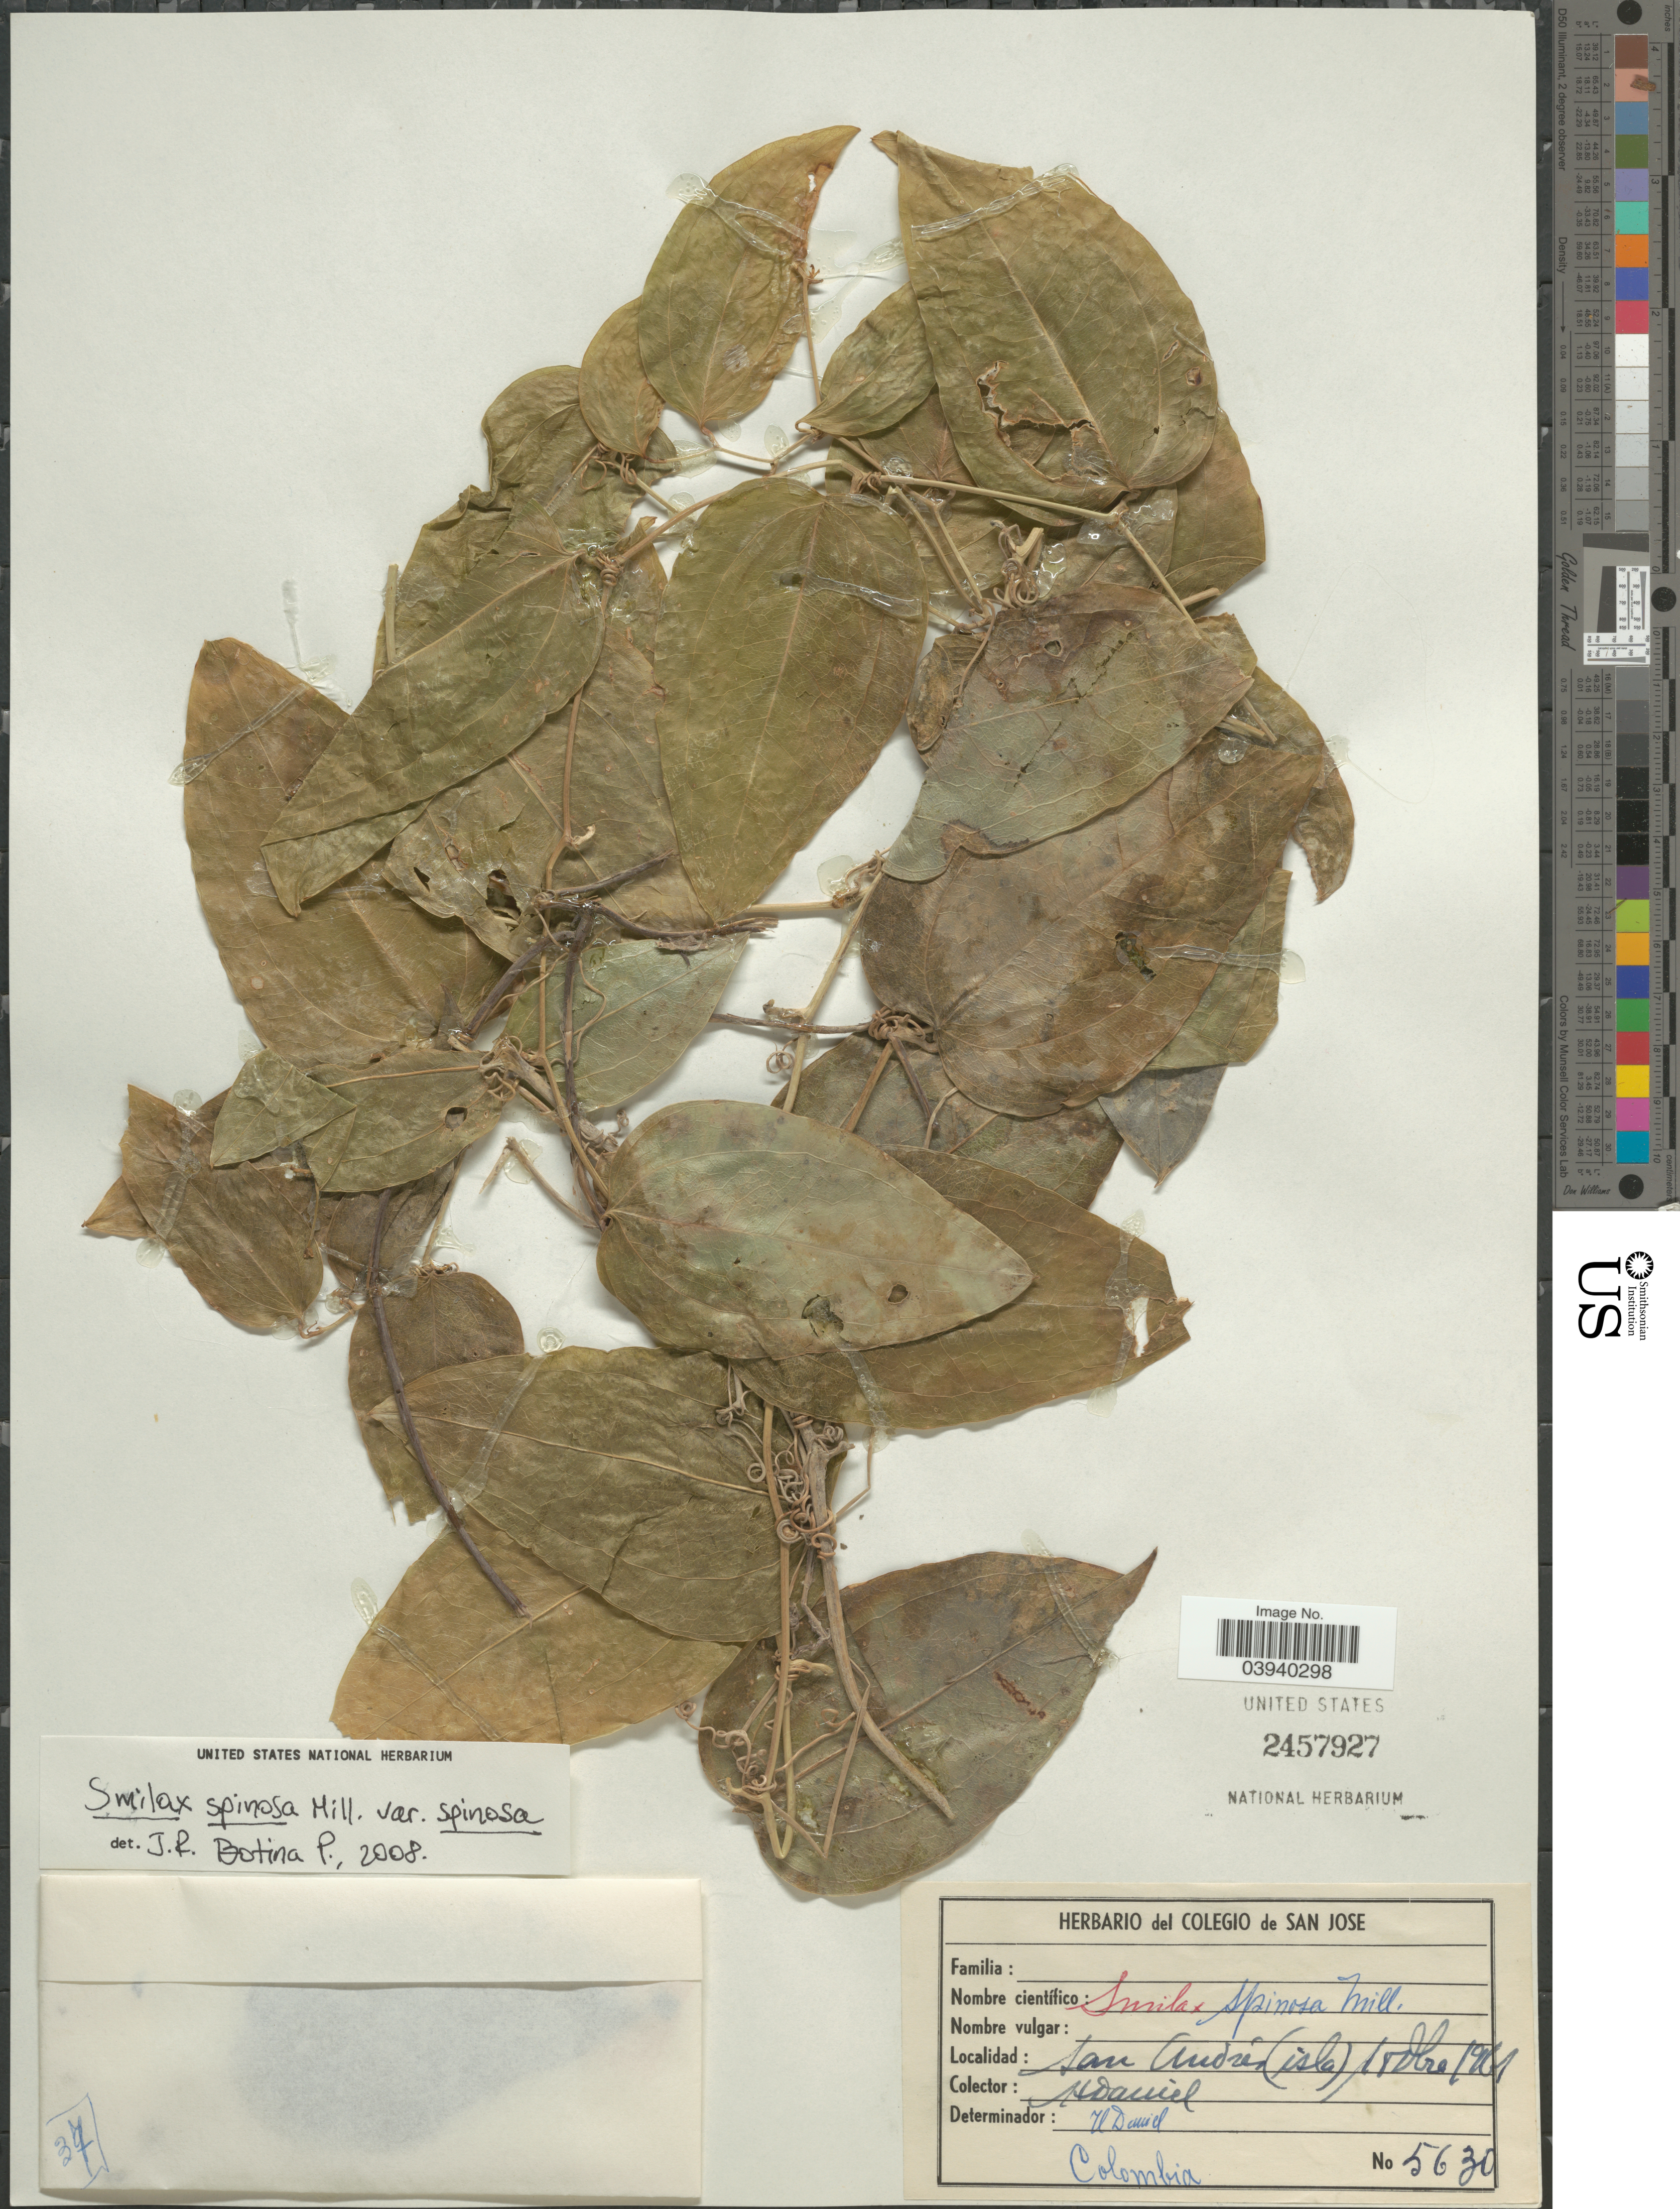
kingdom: Plantae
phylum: Tracheophyta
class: Liliopsida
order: Liliales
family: Smilacaceae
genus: Smilax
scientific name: Smilax spinosa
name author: Mill.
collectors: U. Daniel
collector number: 5630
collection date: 1961-12-18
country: Colombia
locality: San Andrés (isla).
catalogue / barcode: US 2457927